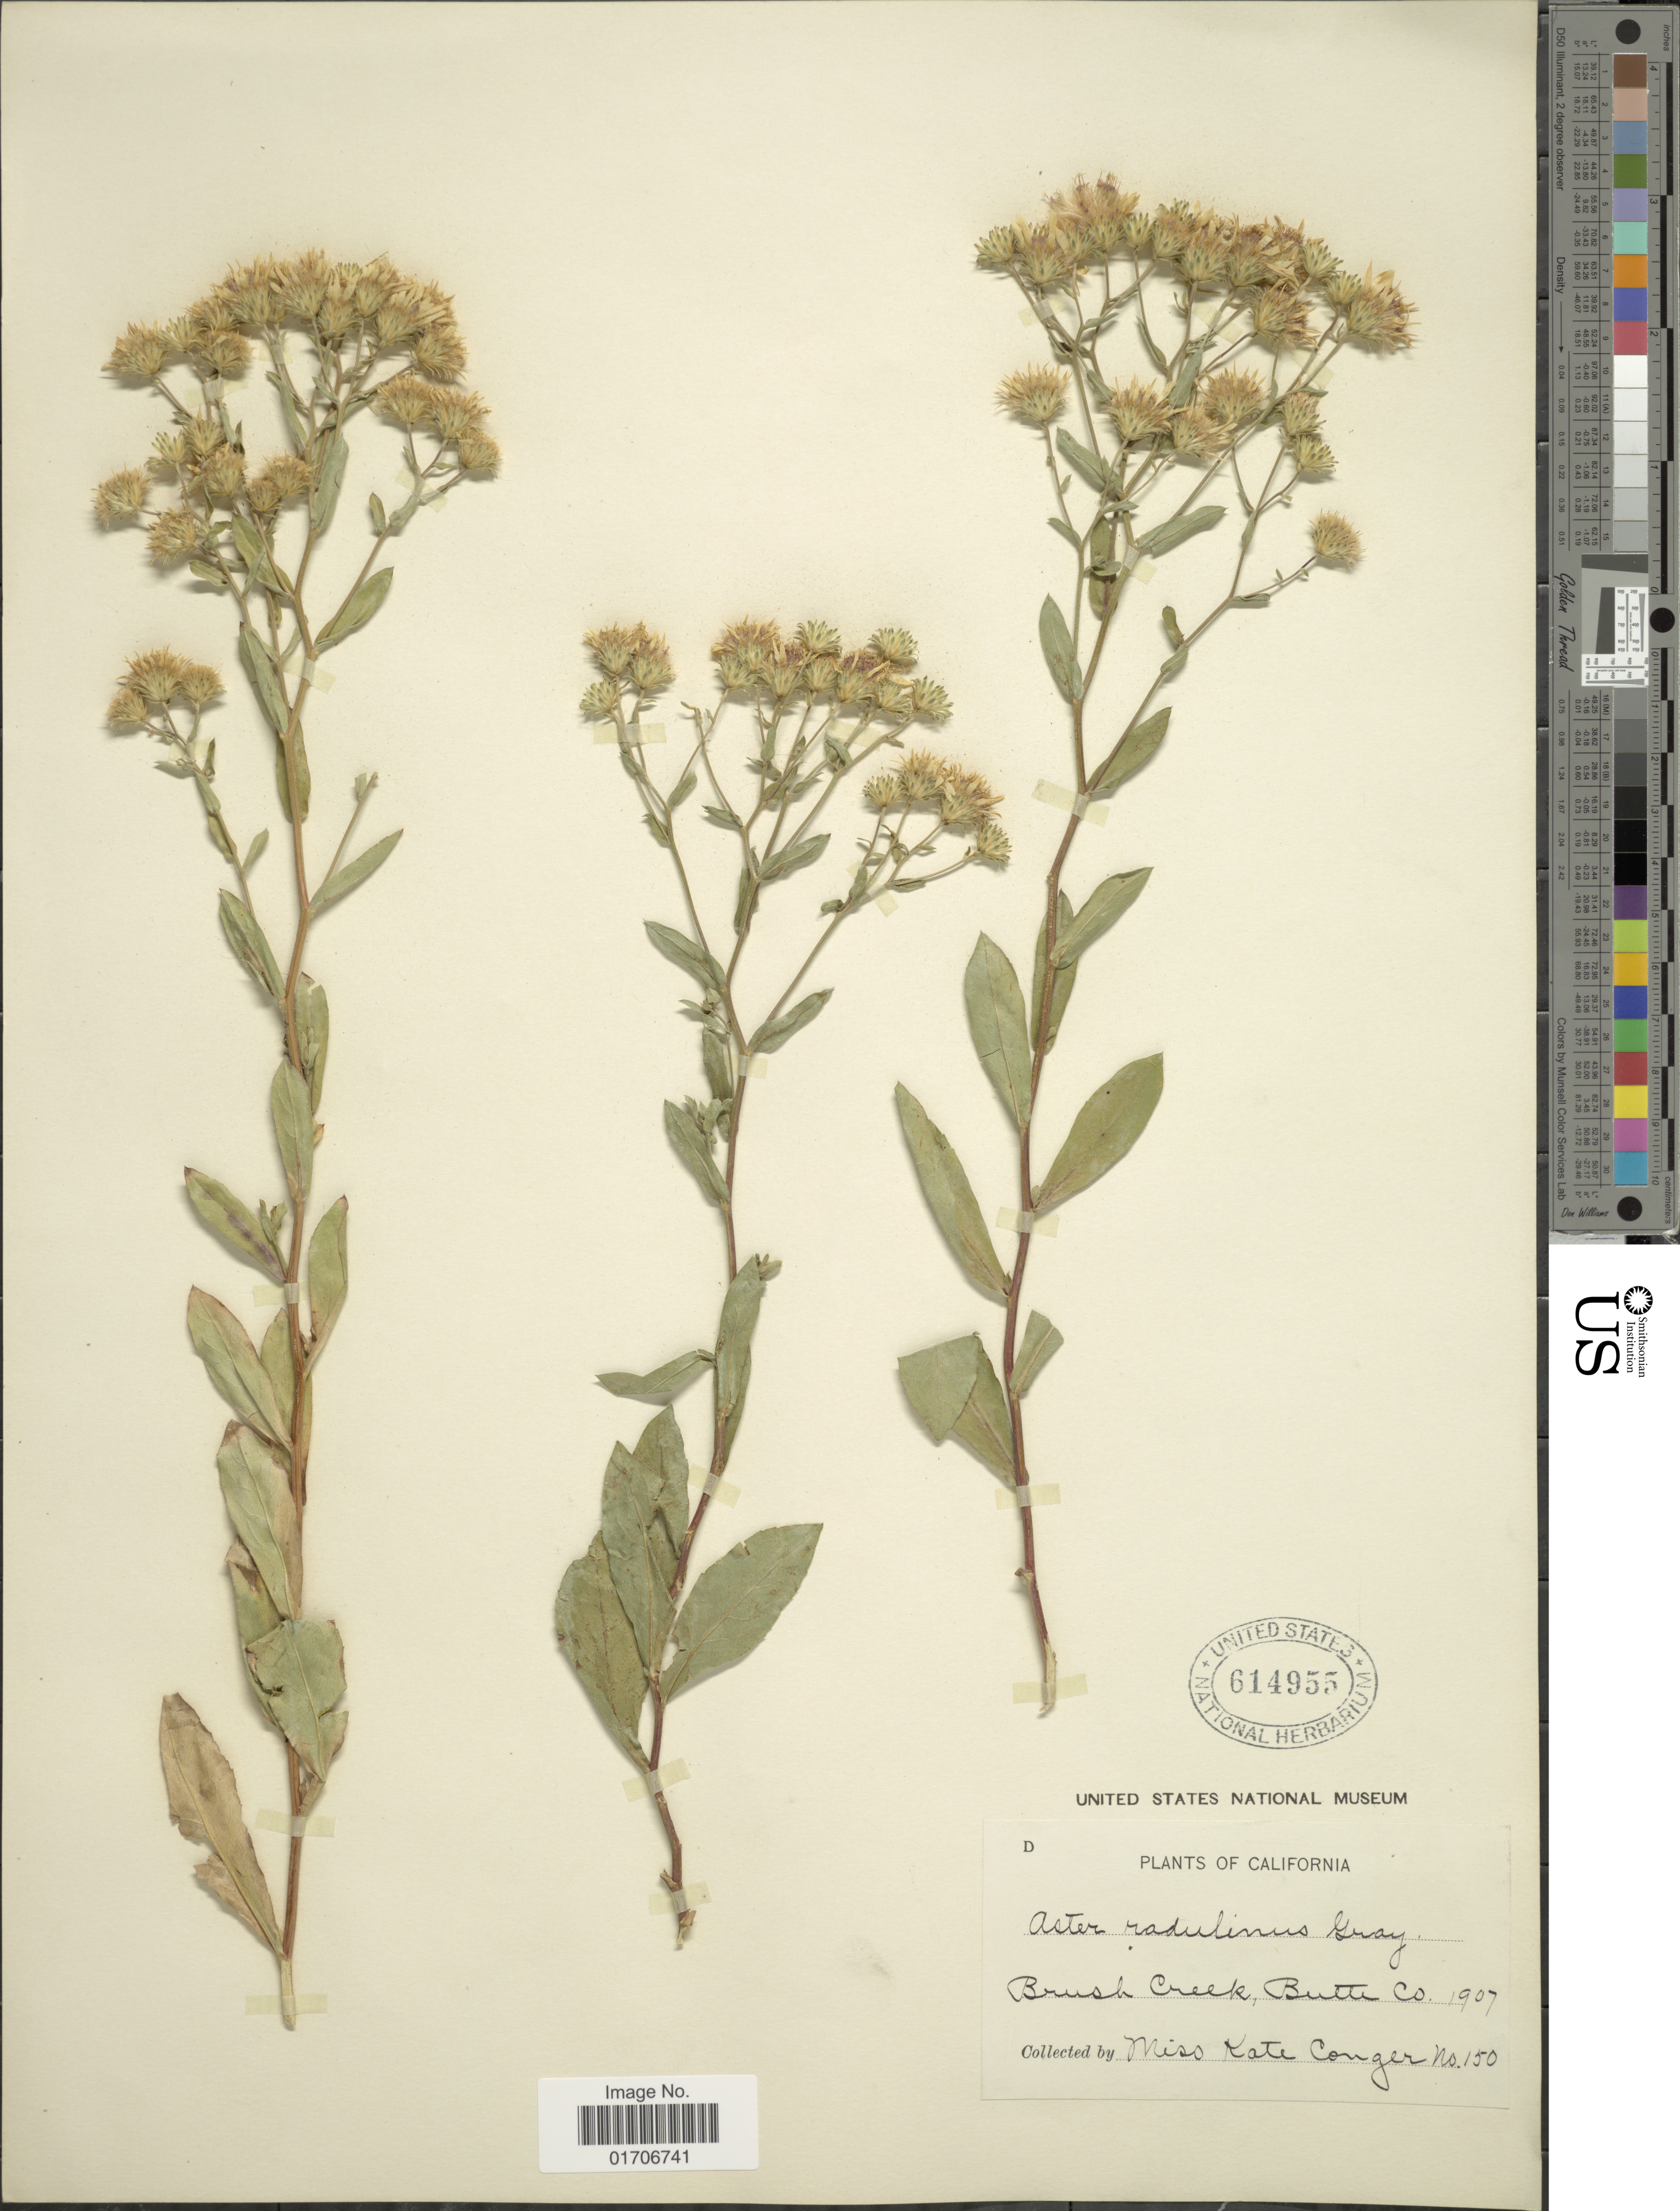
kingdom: Plantae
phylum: Tracheophyta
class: Magnoliopsida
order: Asterales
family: Asteraceae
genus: Eurybia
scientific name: Eurybia radulina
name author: (A. Gray) G.L. Nesom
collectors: K. Conger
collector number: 150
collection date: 1907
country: United States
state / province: California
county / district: Butte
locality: Brush Creek, Butte Co.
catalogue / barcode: US 614955